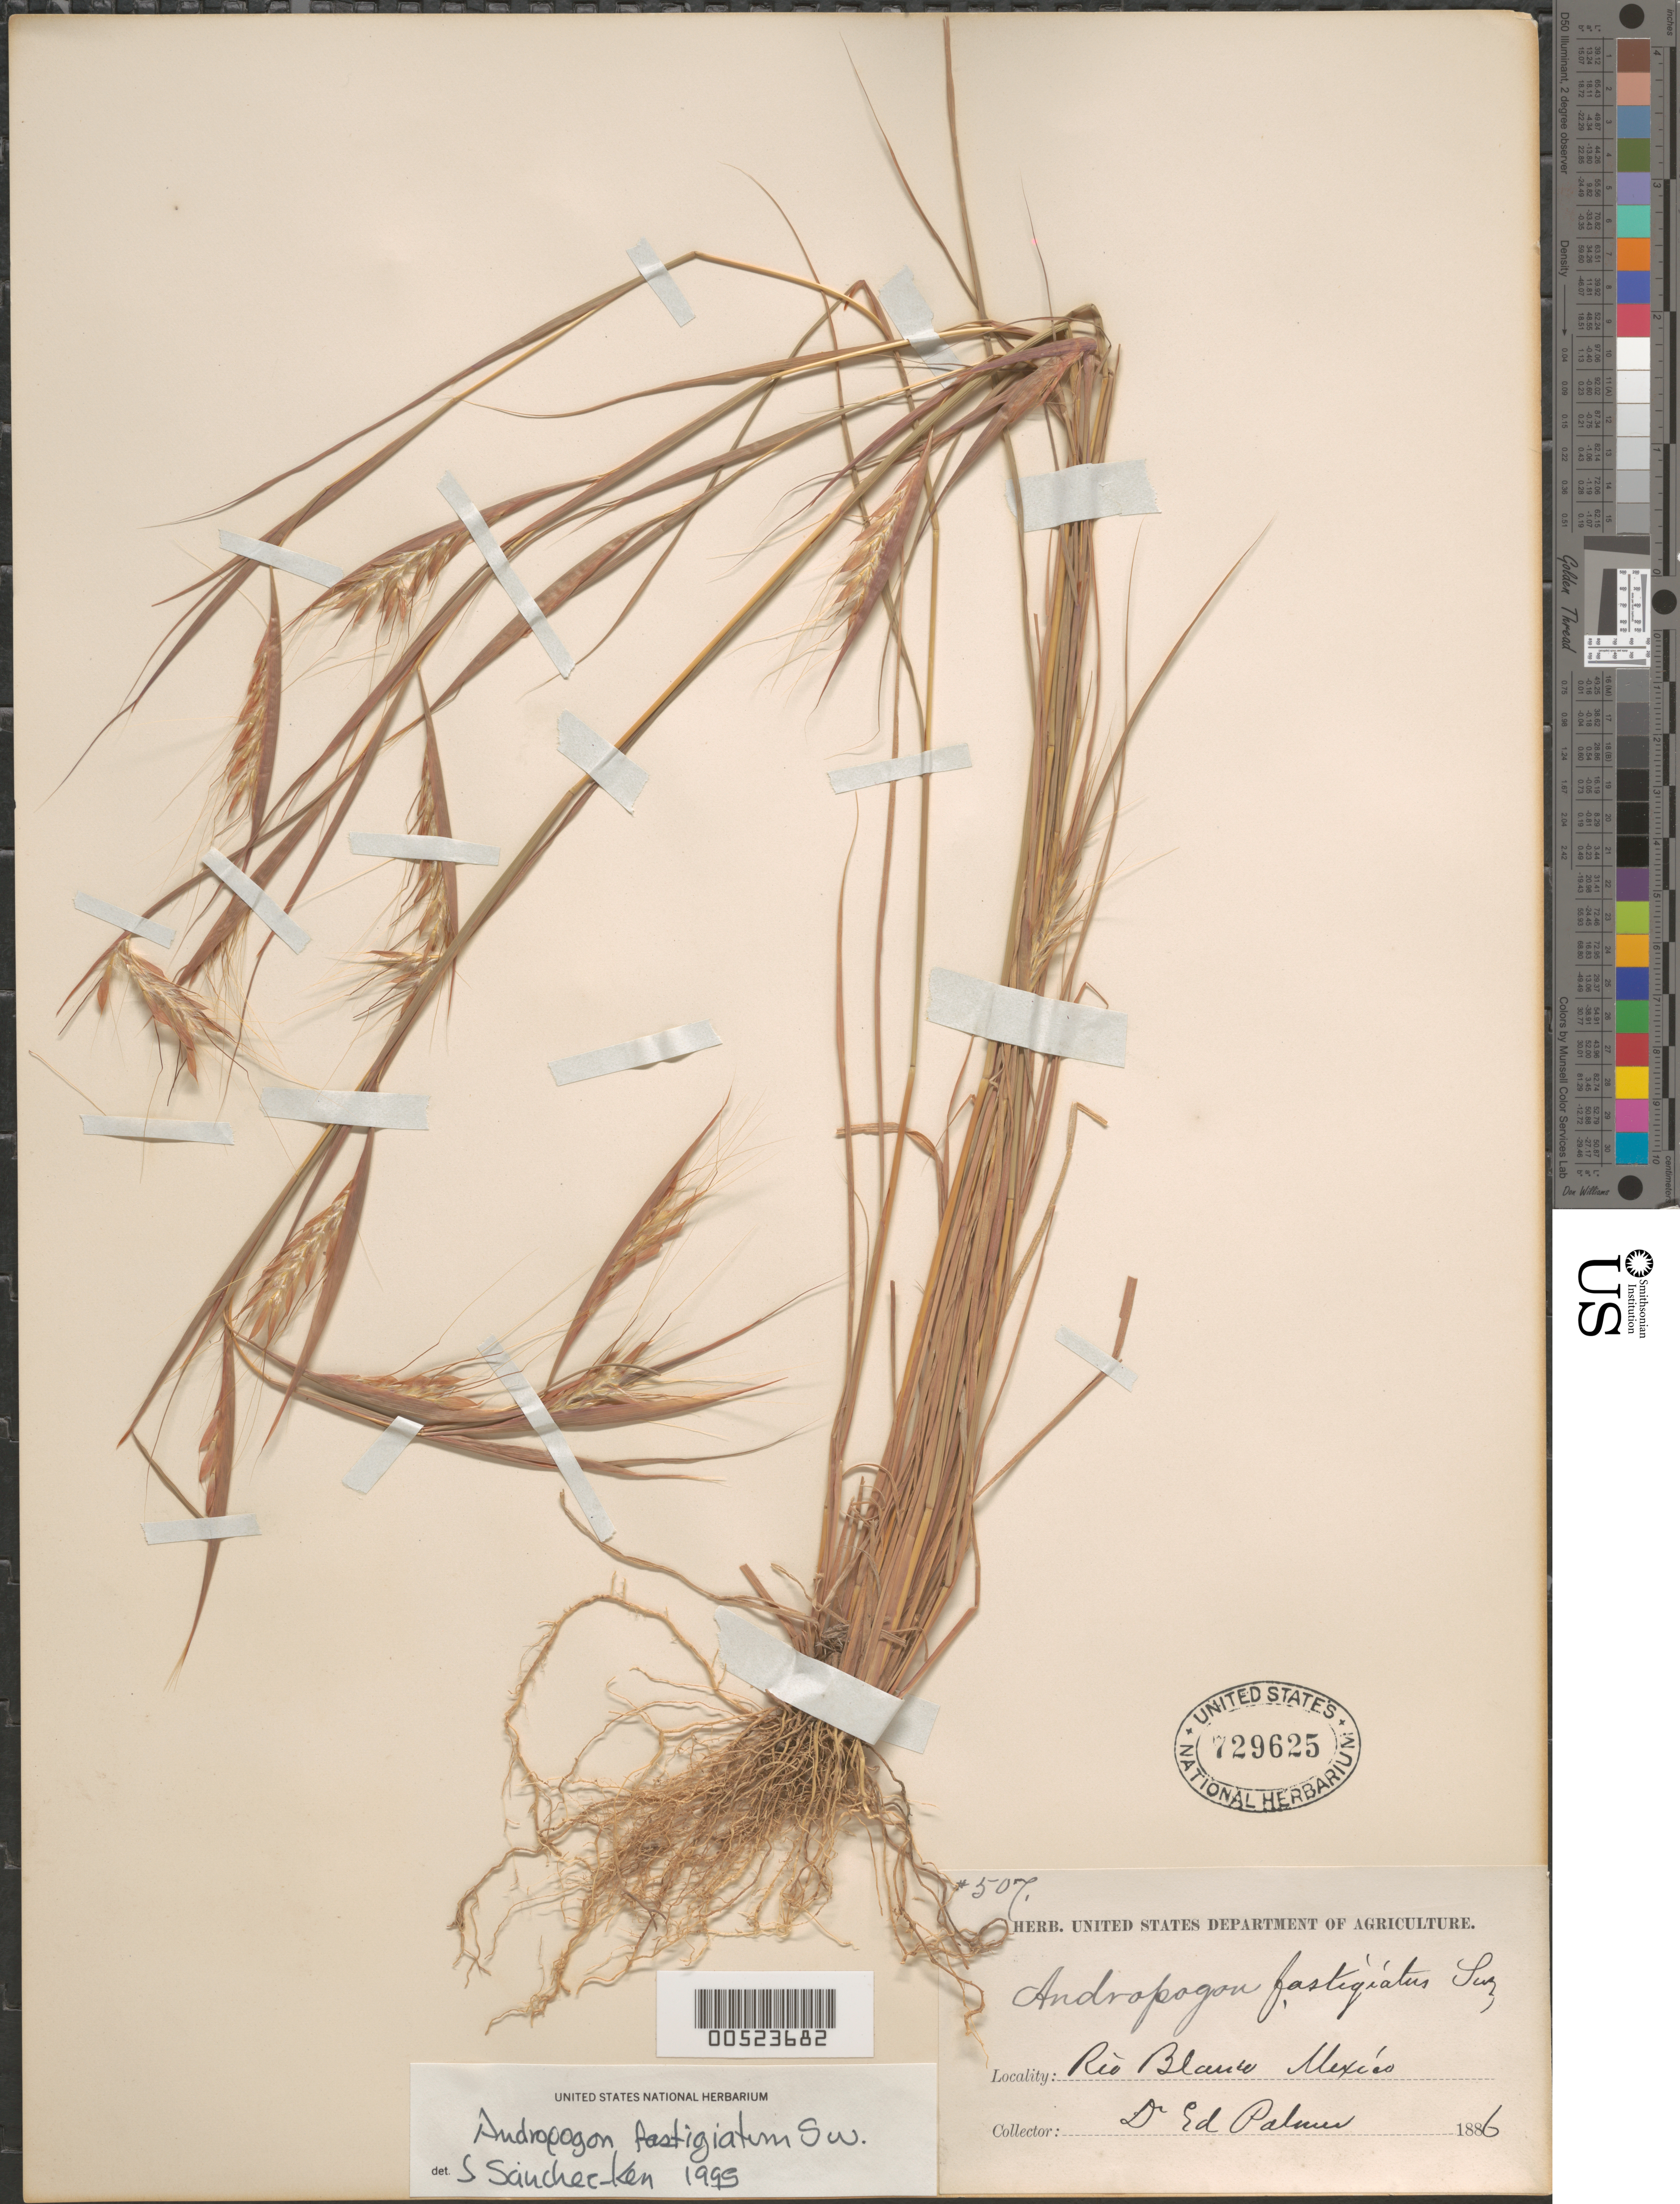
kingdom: Plantae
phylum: Tracheophyta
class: Liliopsida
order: Poales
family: Poaceae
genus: Andropogon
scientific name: Andropogon fastigiatus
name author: Sw.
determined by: Sánchez-Ken, J. G.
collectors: E. Palmer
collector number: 507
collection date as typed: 1886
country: Mexico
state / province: Jalisco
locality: Rio Blanco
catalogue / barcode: US 729625